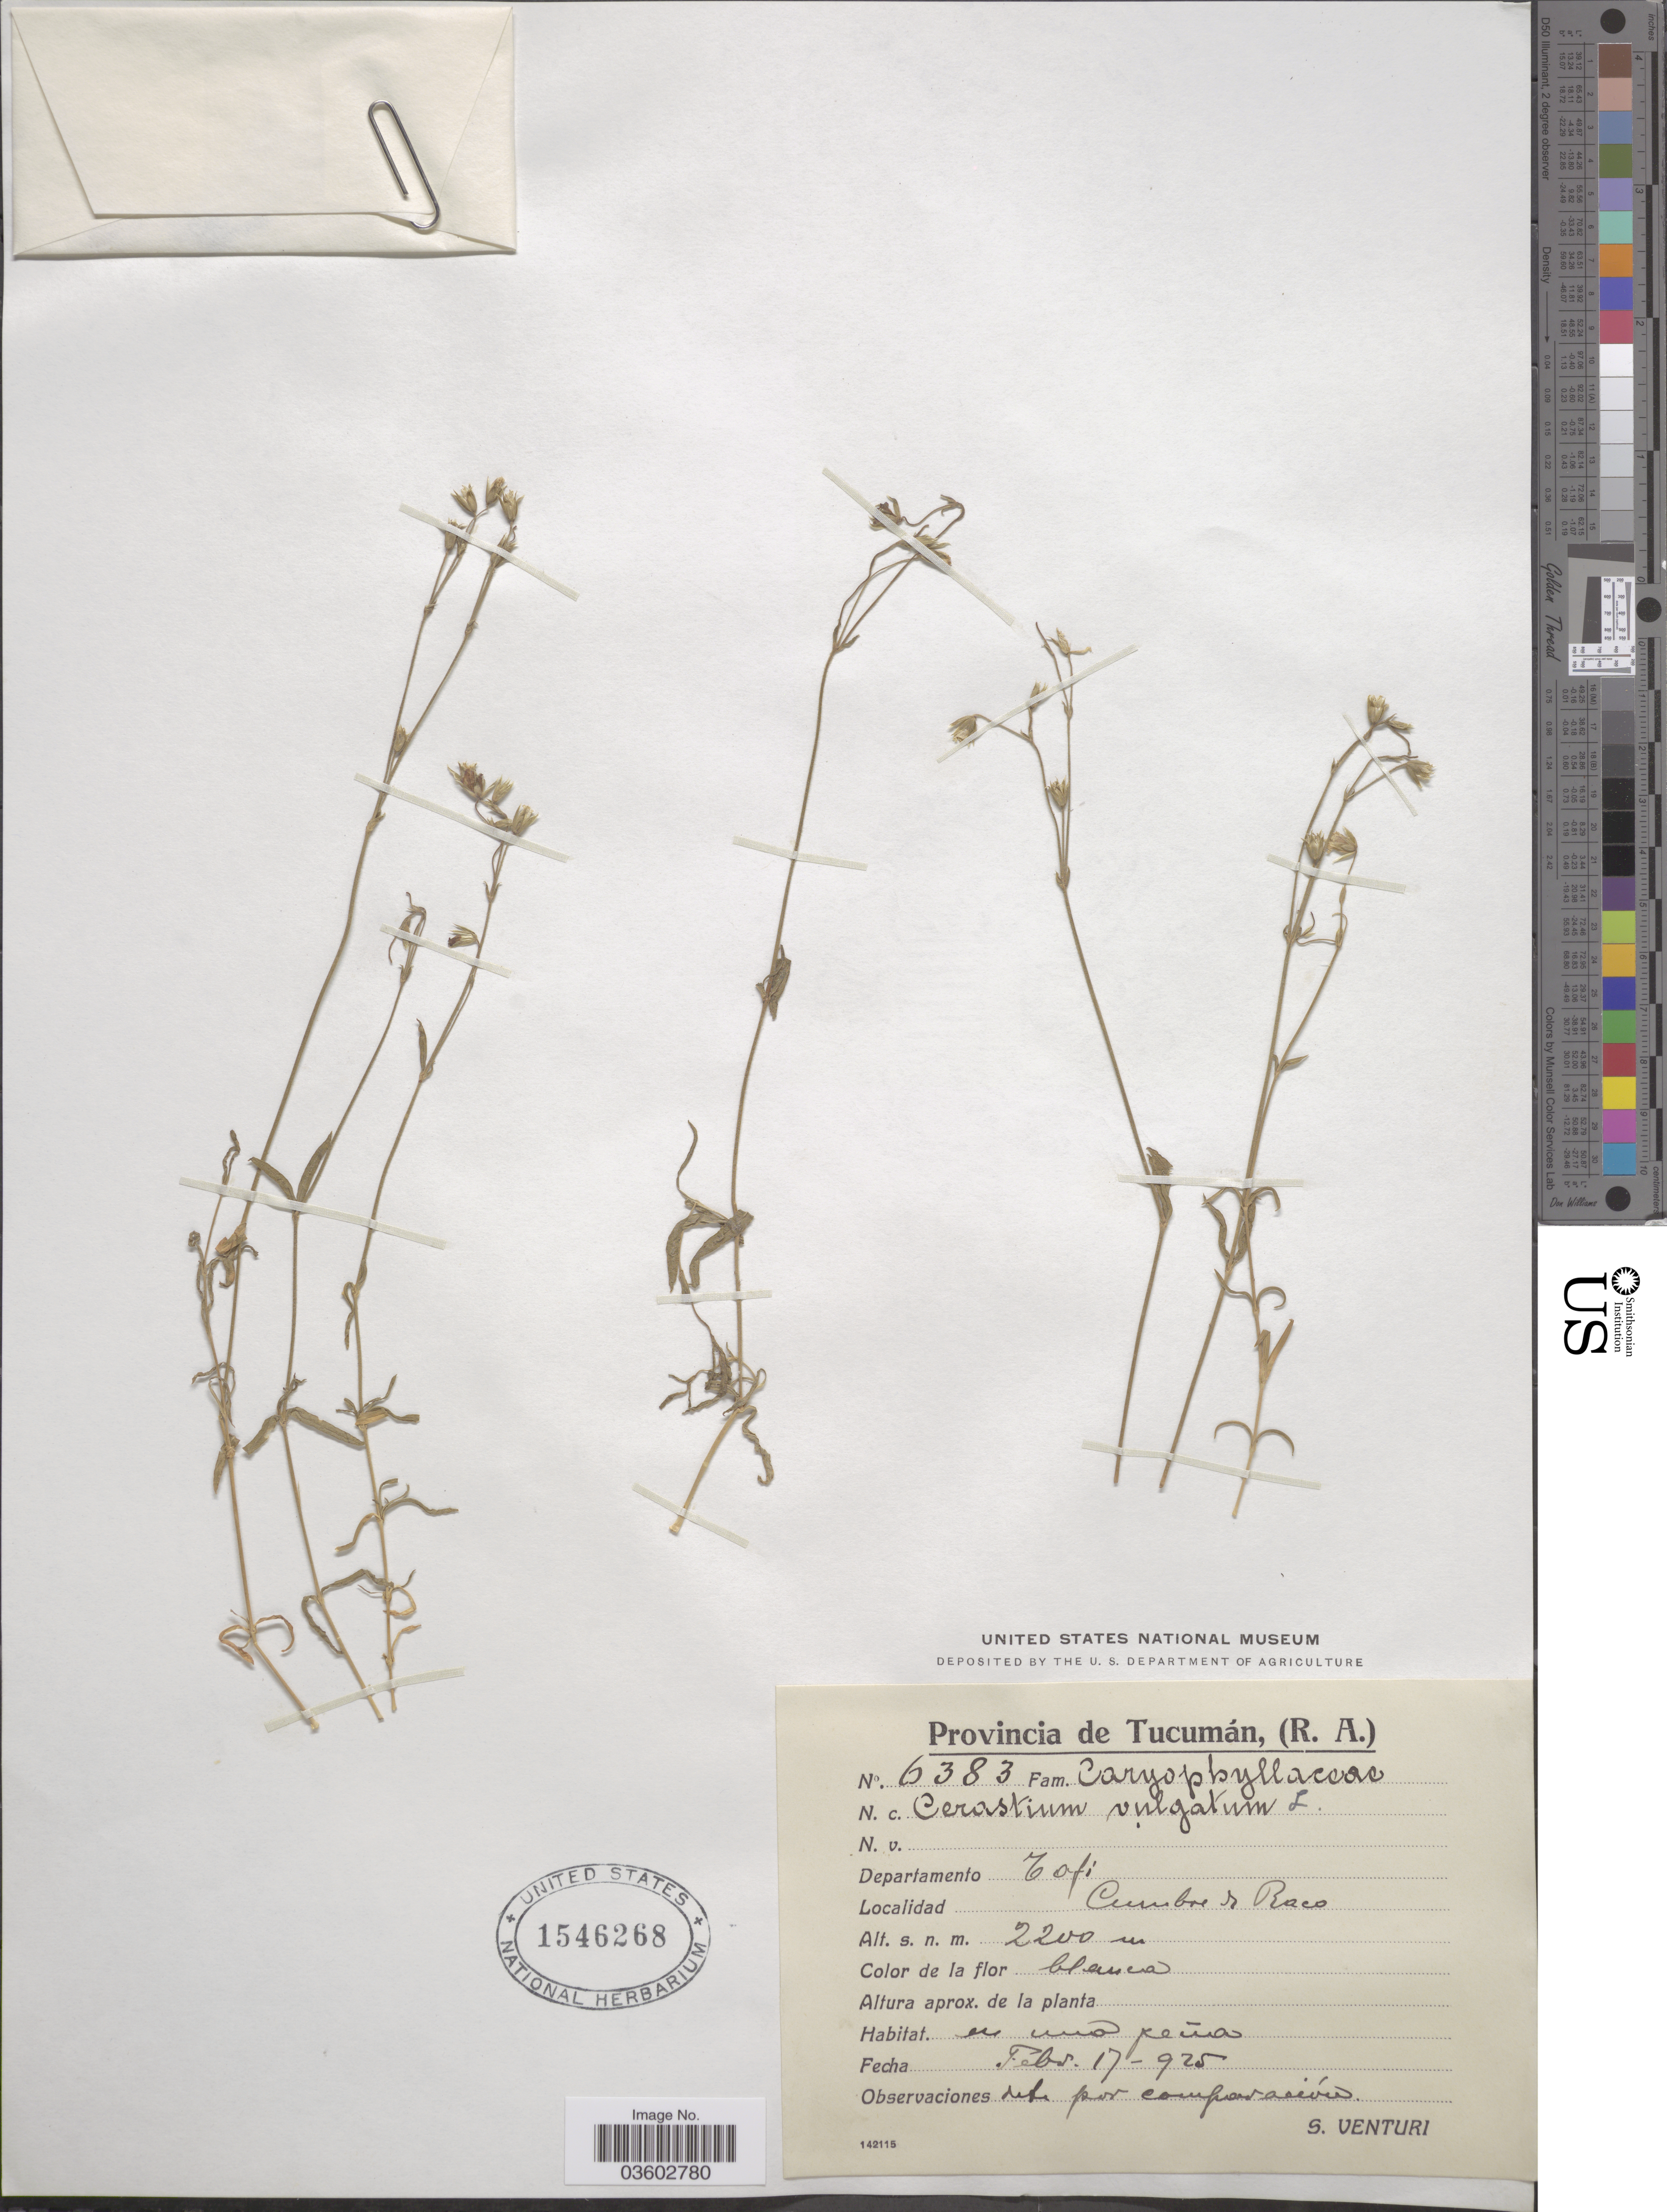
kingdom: Plantae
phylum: Tracheophyta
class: Magnoliopsida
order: Caryophyllales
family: Caryophyllaceae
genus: Cerastium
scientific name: Cerastium vulgatum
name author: L.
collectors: S. Venturi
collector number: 6383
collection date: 1925-02-17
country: Argentina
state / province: Tucuman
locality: Departamento Tafi. Cumbre de Raco.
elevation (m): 2200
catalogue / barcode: US 1546268